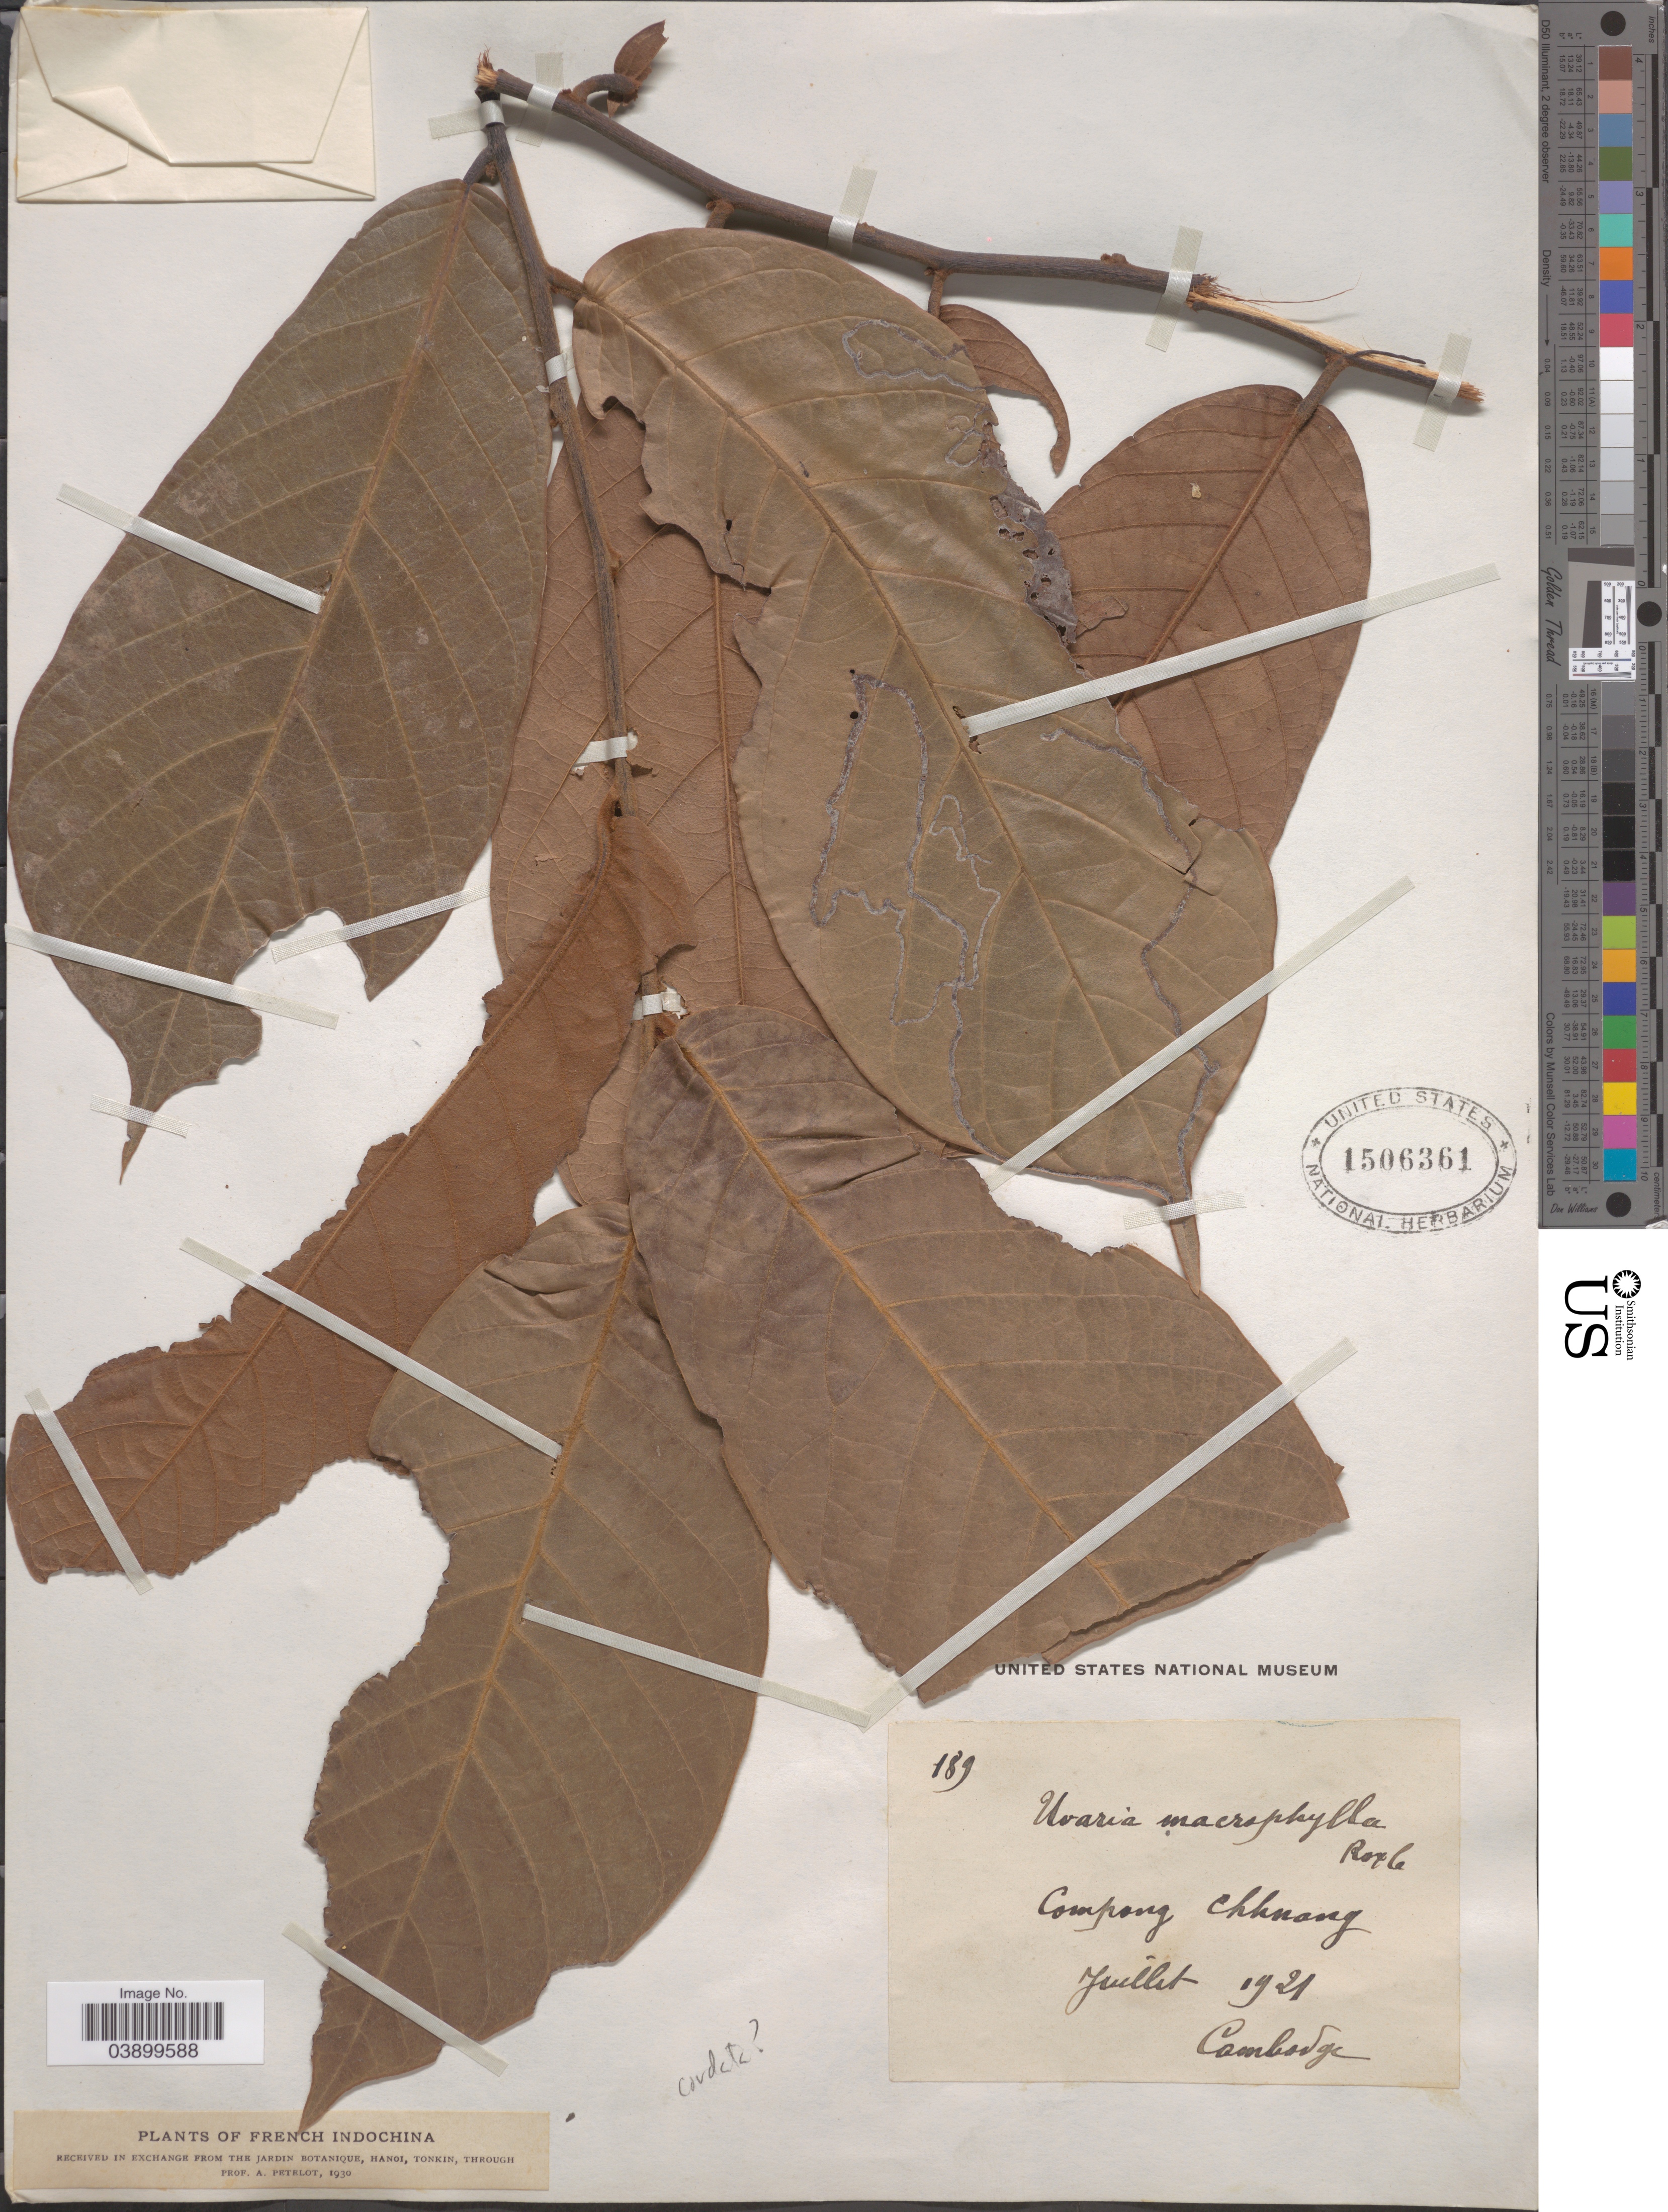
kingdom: Plantae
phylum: Tracheophyta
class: Magnoliopsida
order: Magnoliales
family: Annonaceae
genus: Uvaria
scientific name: Uvaria cordata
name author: (Dunal) Alston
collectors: A. Petelot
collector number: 189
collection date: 1921-07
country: Cambodia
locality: French Indochina. Compong Chhnang.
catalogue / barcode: US 1506361